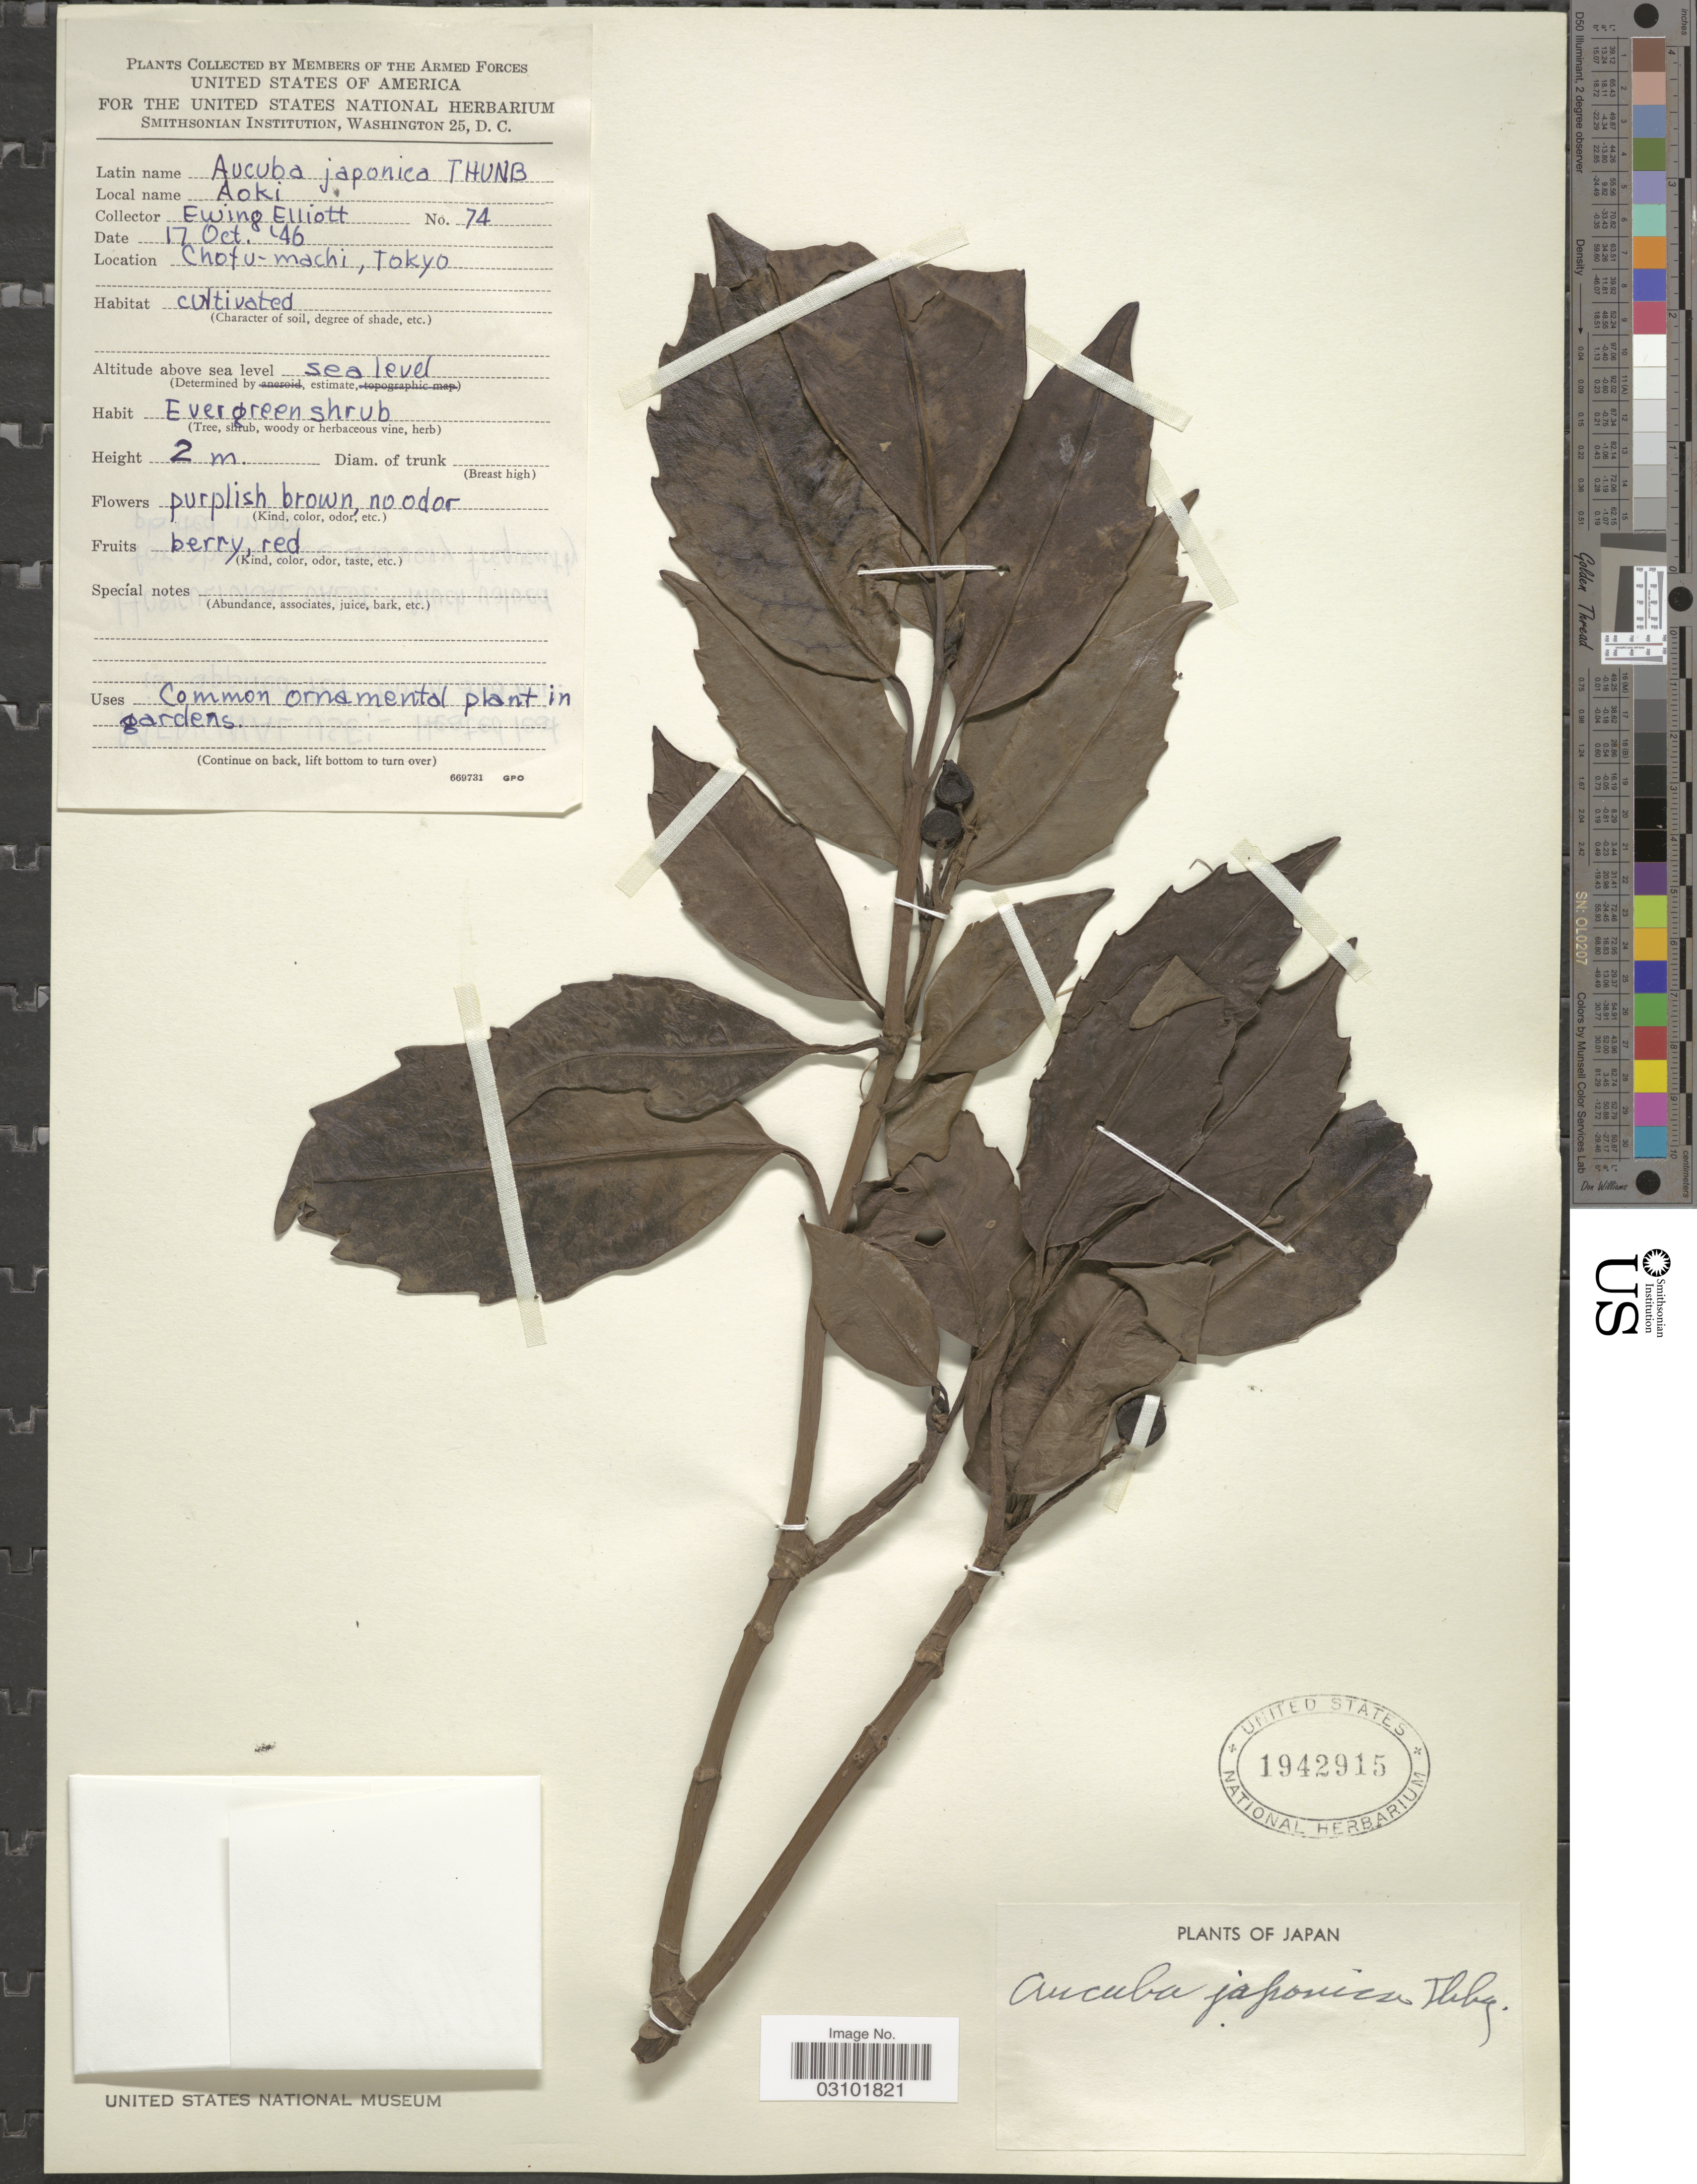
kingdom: Plantae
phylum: Tracheophyta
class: Magnoliopsida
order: Garryales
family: Garryaceae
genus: Aucuba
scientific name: Aucuba japonica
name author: Thunb.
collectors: E. Elliott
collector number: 74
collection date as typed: Transcribed d/m/y: 17/10/46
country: Japan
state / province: Tokyo, Federal City of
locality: Chotu-machi, Tokyo.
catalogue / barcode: US 1942915